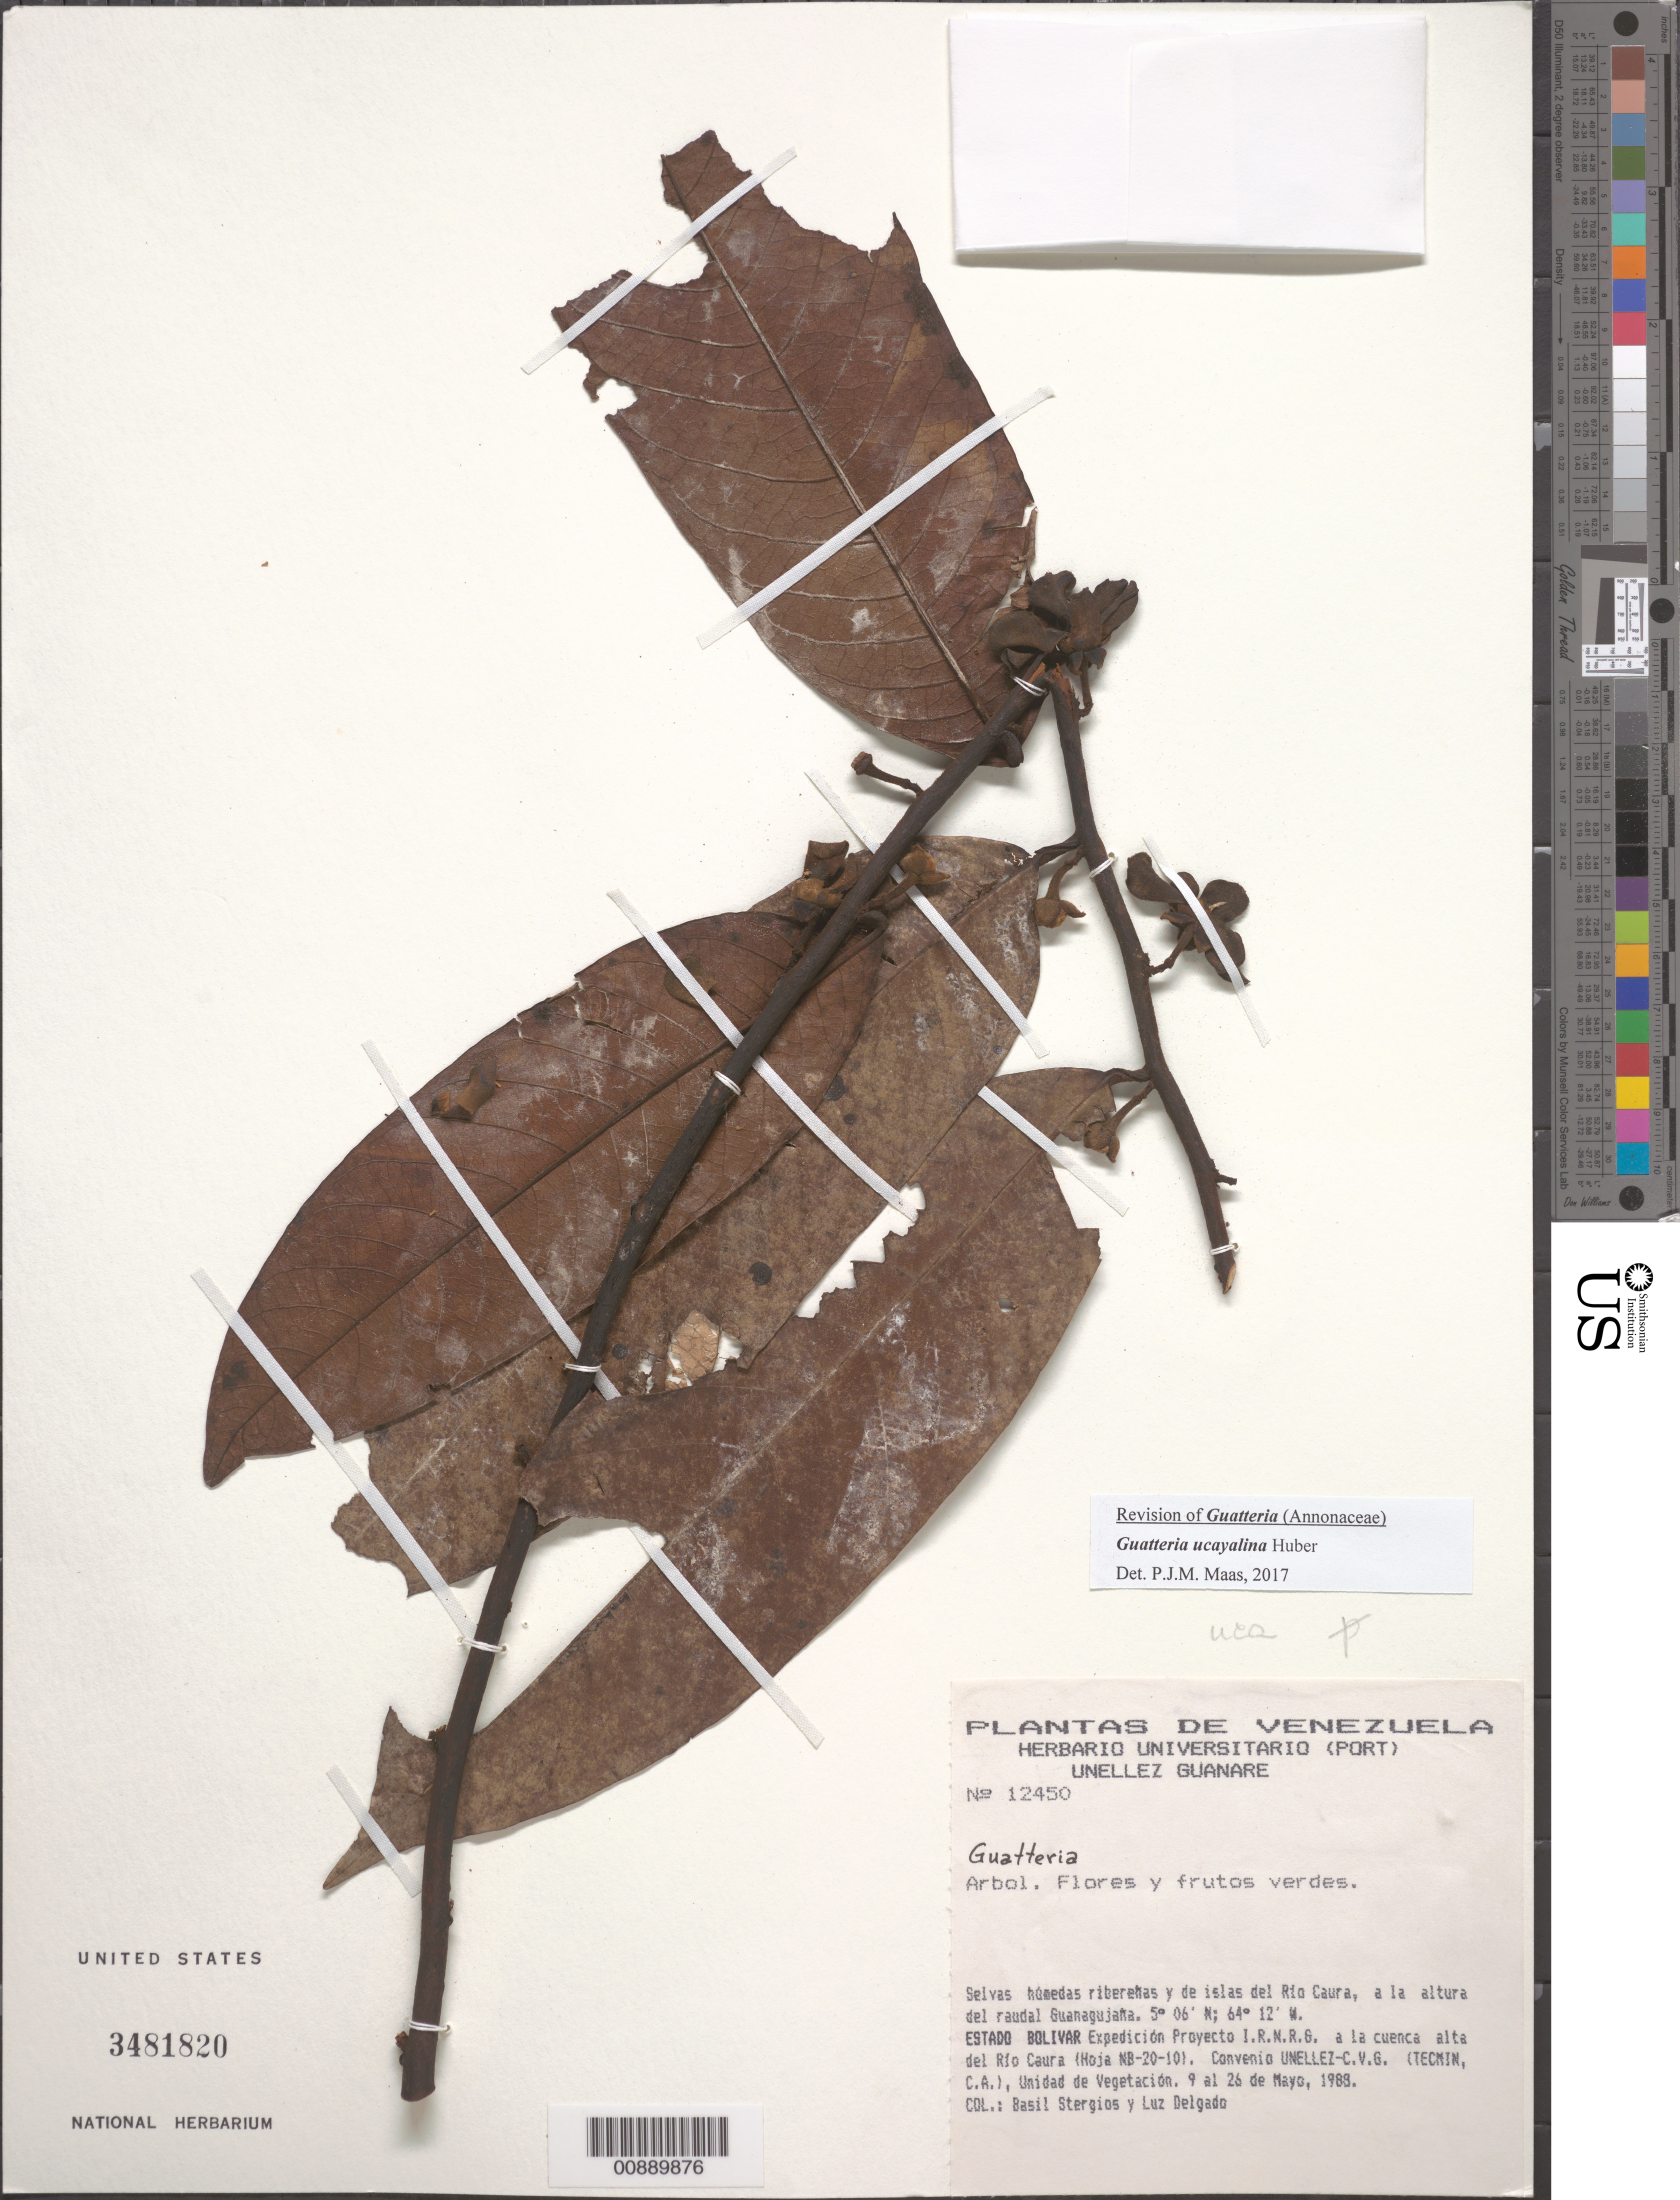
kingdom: Plantae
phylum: Tracheophyta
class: Magnoliopsida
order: Magnoliales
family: Annonaceae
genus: Guatteria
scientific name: Guatteria ucayalina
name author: Huber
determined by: Maas, Paul J.; Maas, H.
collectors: B. G. Stergios & L. Delgado V.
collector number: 12450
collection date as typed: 9-May-88 to 26-May-88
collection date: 1988-05-09/1988-05-26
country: Venezuela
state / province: Bolívar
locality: Río Caura, raudal Guanagujaña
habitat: Selvas húmedas ribeneras y de islas del río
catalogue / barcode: US 3481820